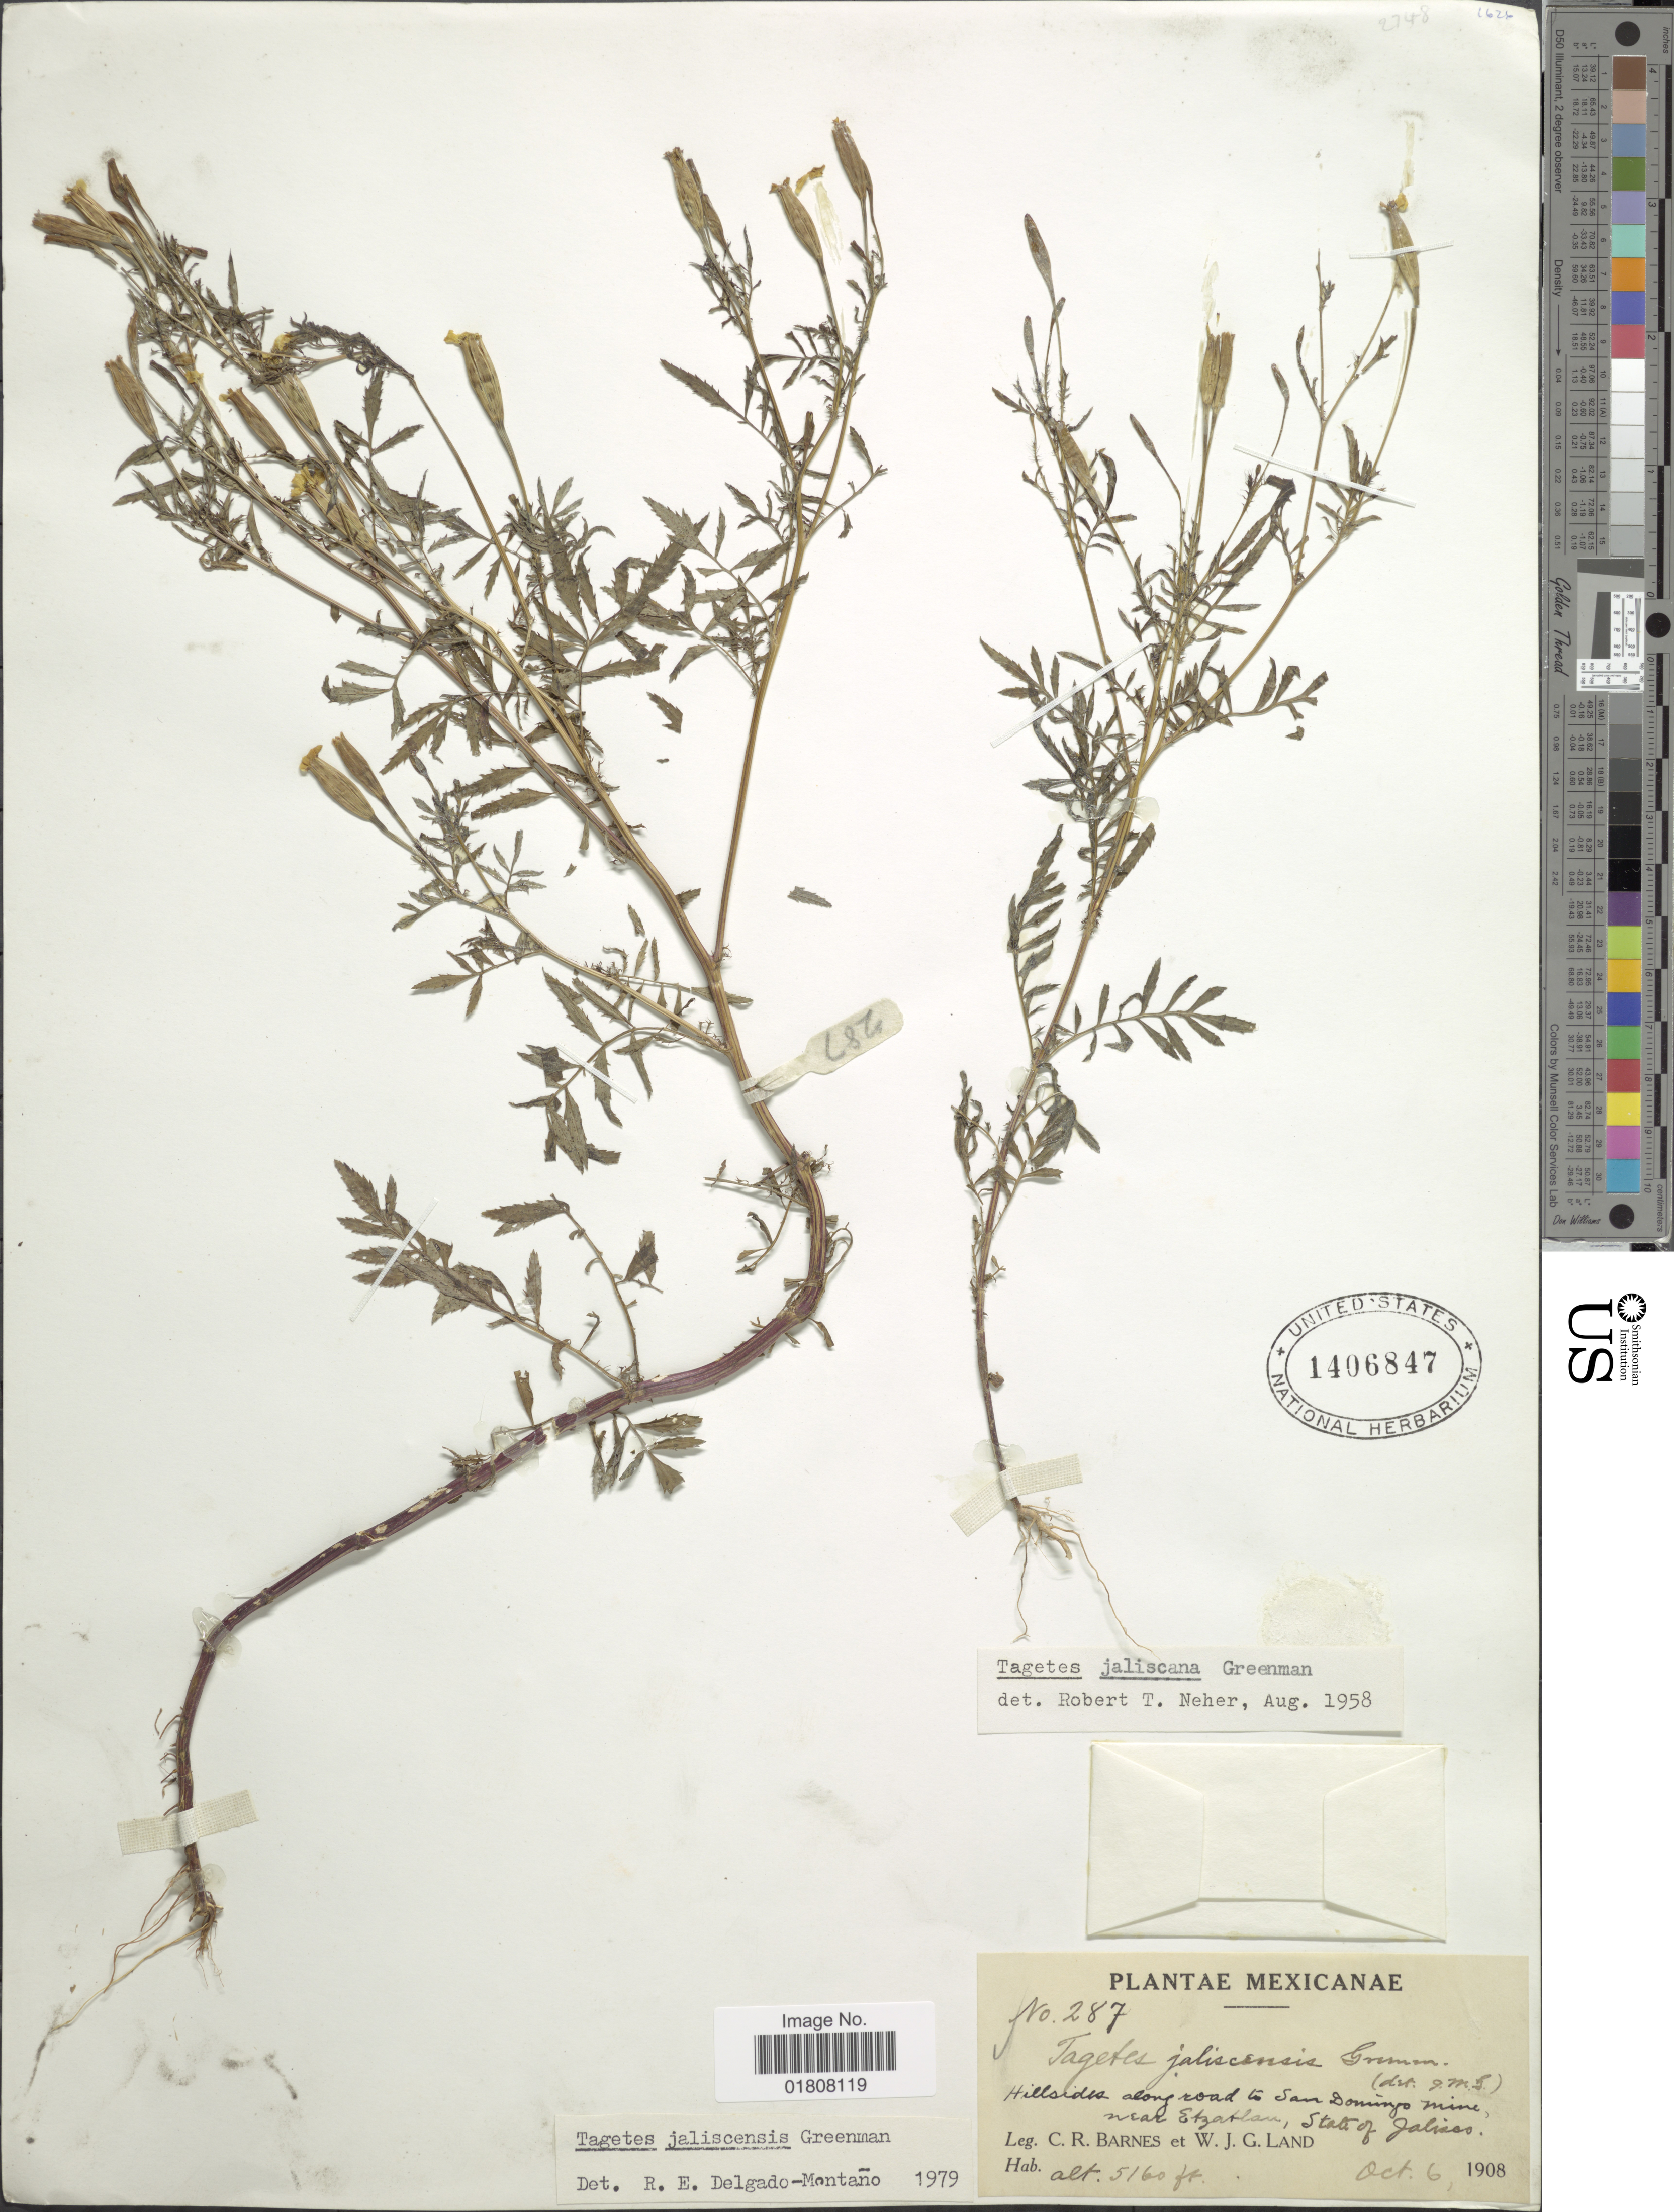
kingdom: Plantae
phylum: Tracheophyta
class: Magnoliopsida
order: Asterales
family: Asteraceae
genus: Tagetes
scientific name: Tagetes jaliscensis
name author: Greenm.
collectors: C. R. Barnes & W. J. G. Land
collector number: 287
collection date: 1908-10-06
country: Mexico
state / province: Jalisco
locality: Hillsides along road to San Domingo mine, near Etzatlan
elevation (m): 1573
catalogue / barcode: US 1406847